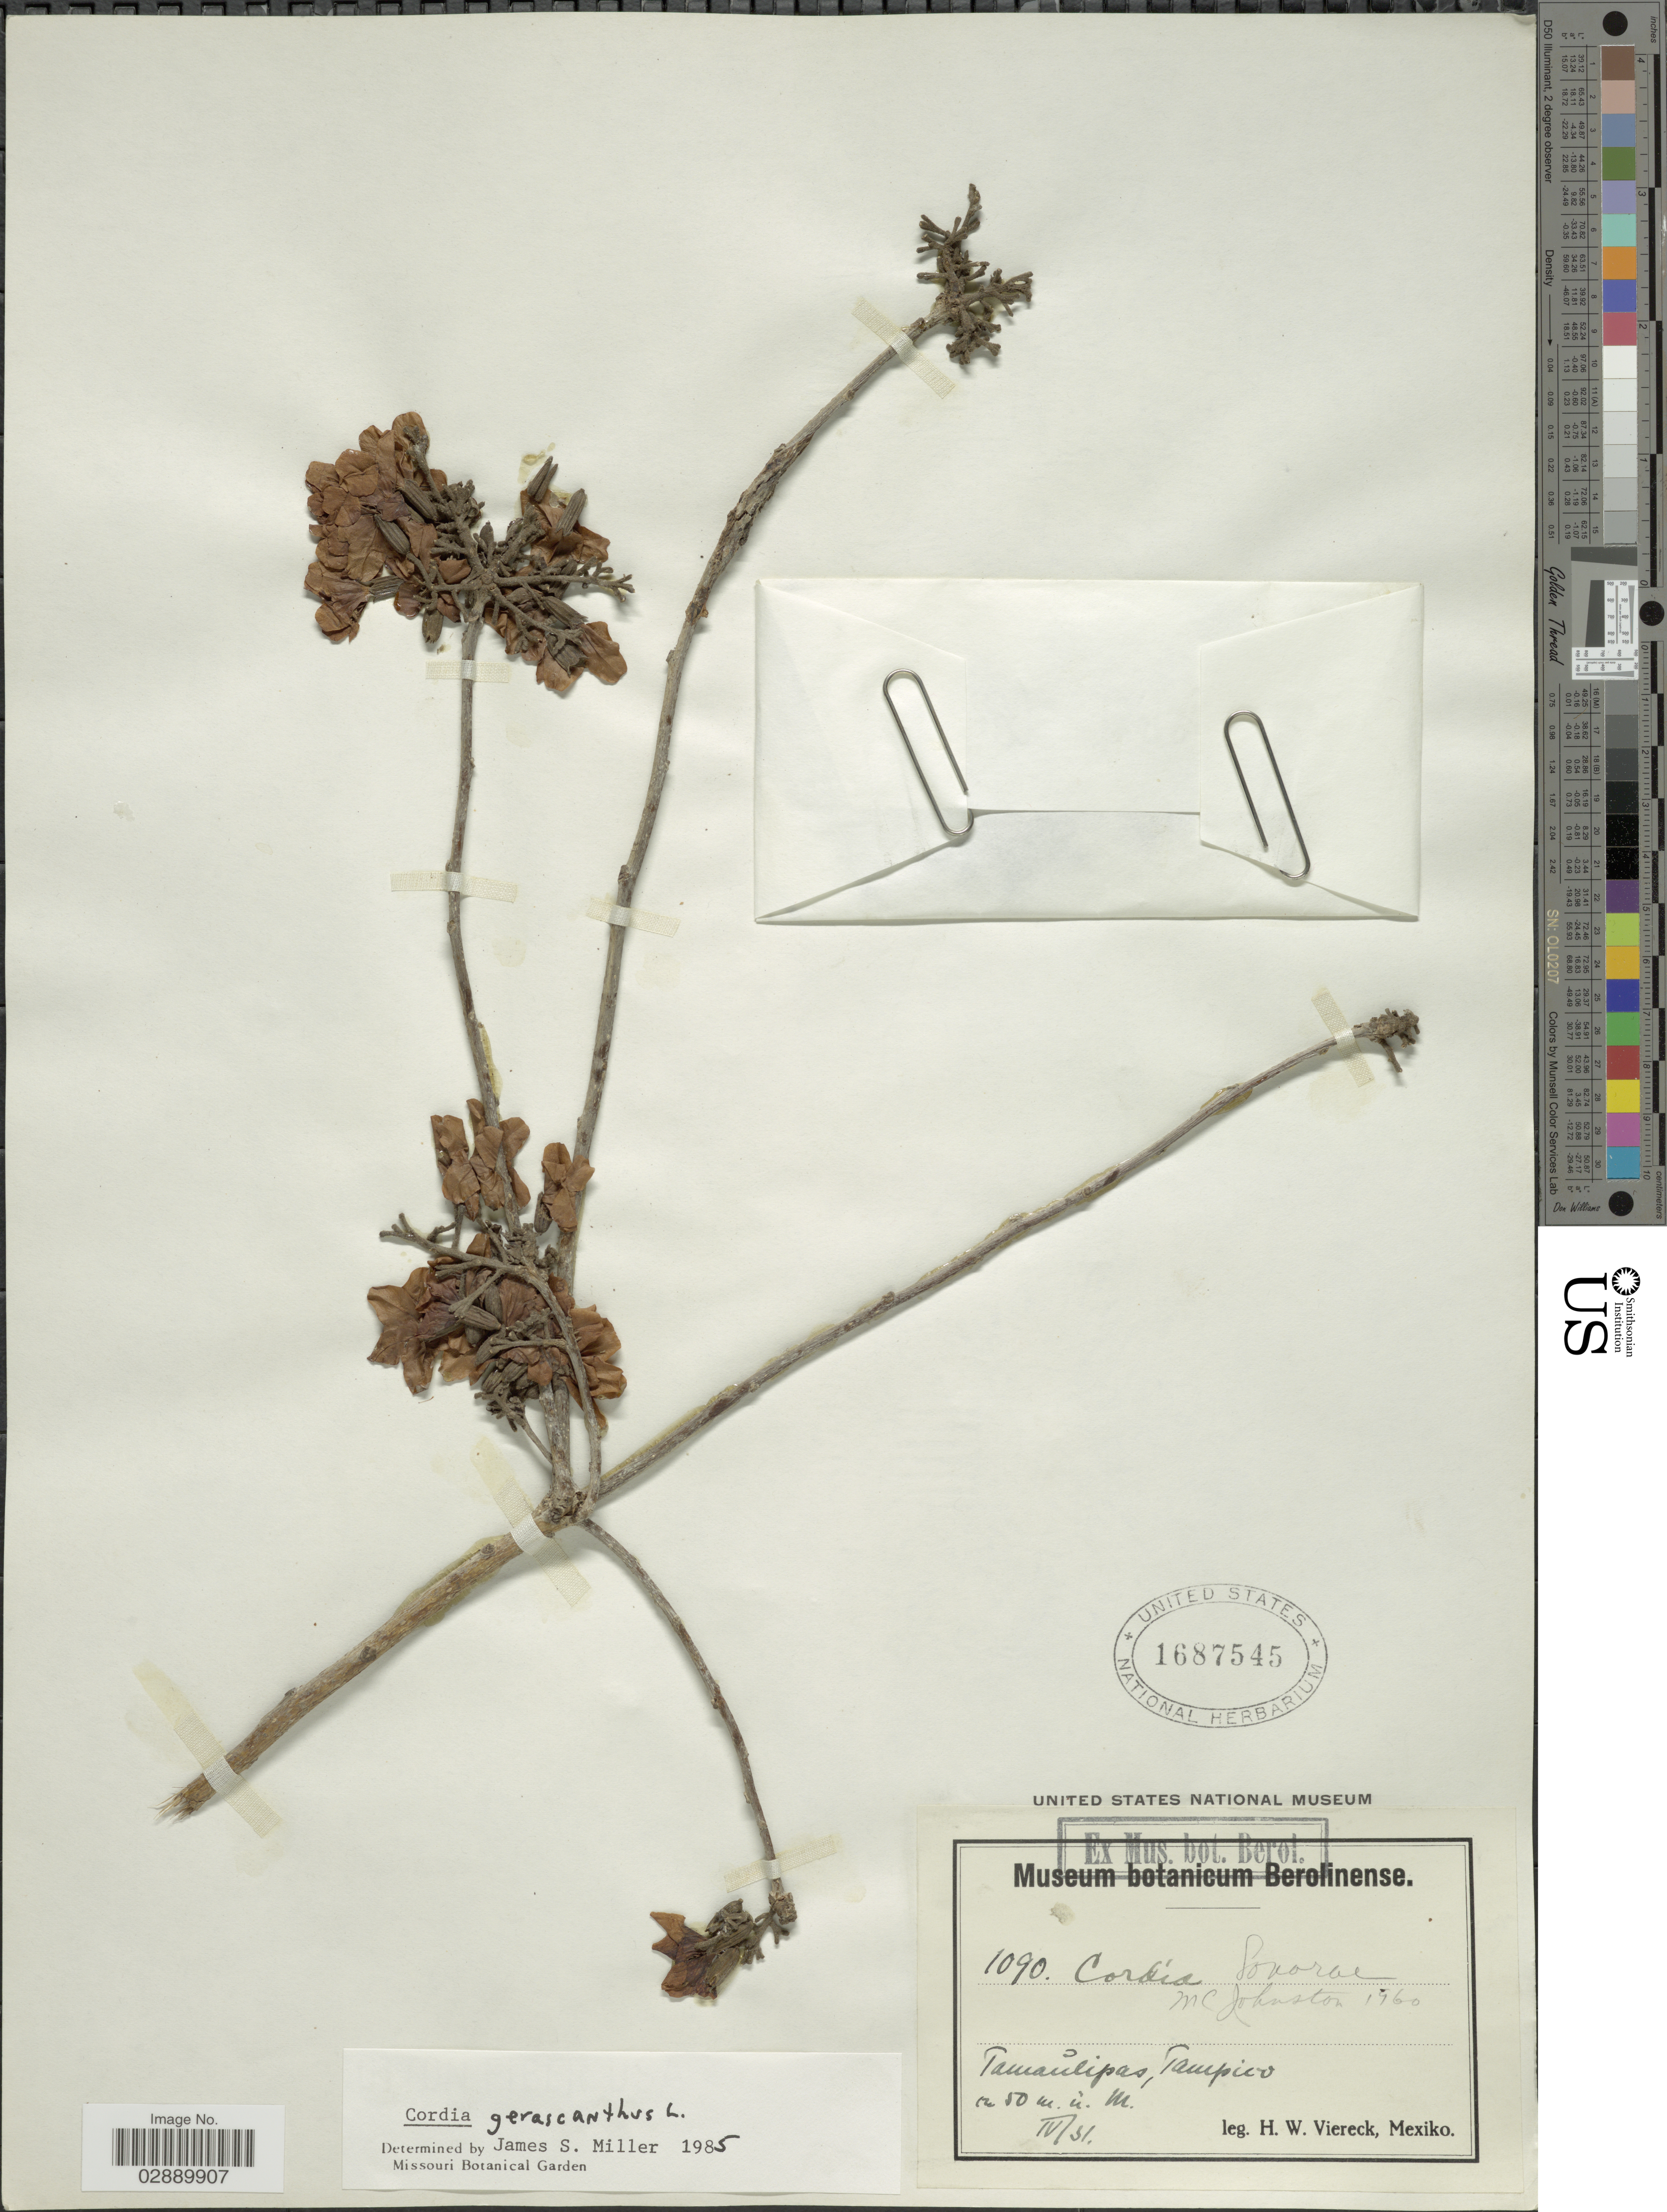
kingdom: Plantae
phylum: Tracheophyta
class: Magnoliopsida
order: Boraginales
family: Cordiaceae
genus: Cordia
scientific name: Cordia gerascanthus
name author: L.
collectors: H. W. Viereck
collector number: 1090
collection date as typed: Transcribed d/m/y: /4/51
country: Mexico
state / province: Tamaulipas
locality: Tampico.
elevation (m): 50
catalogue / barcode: US 1687545